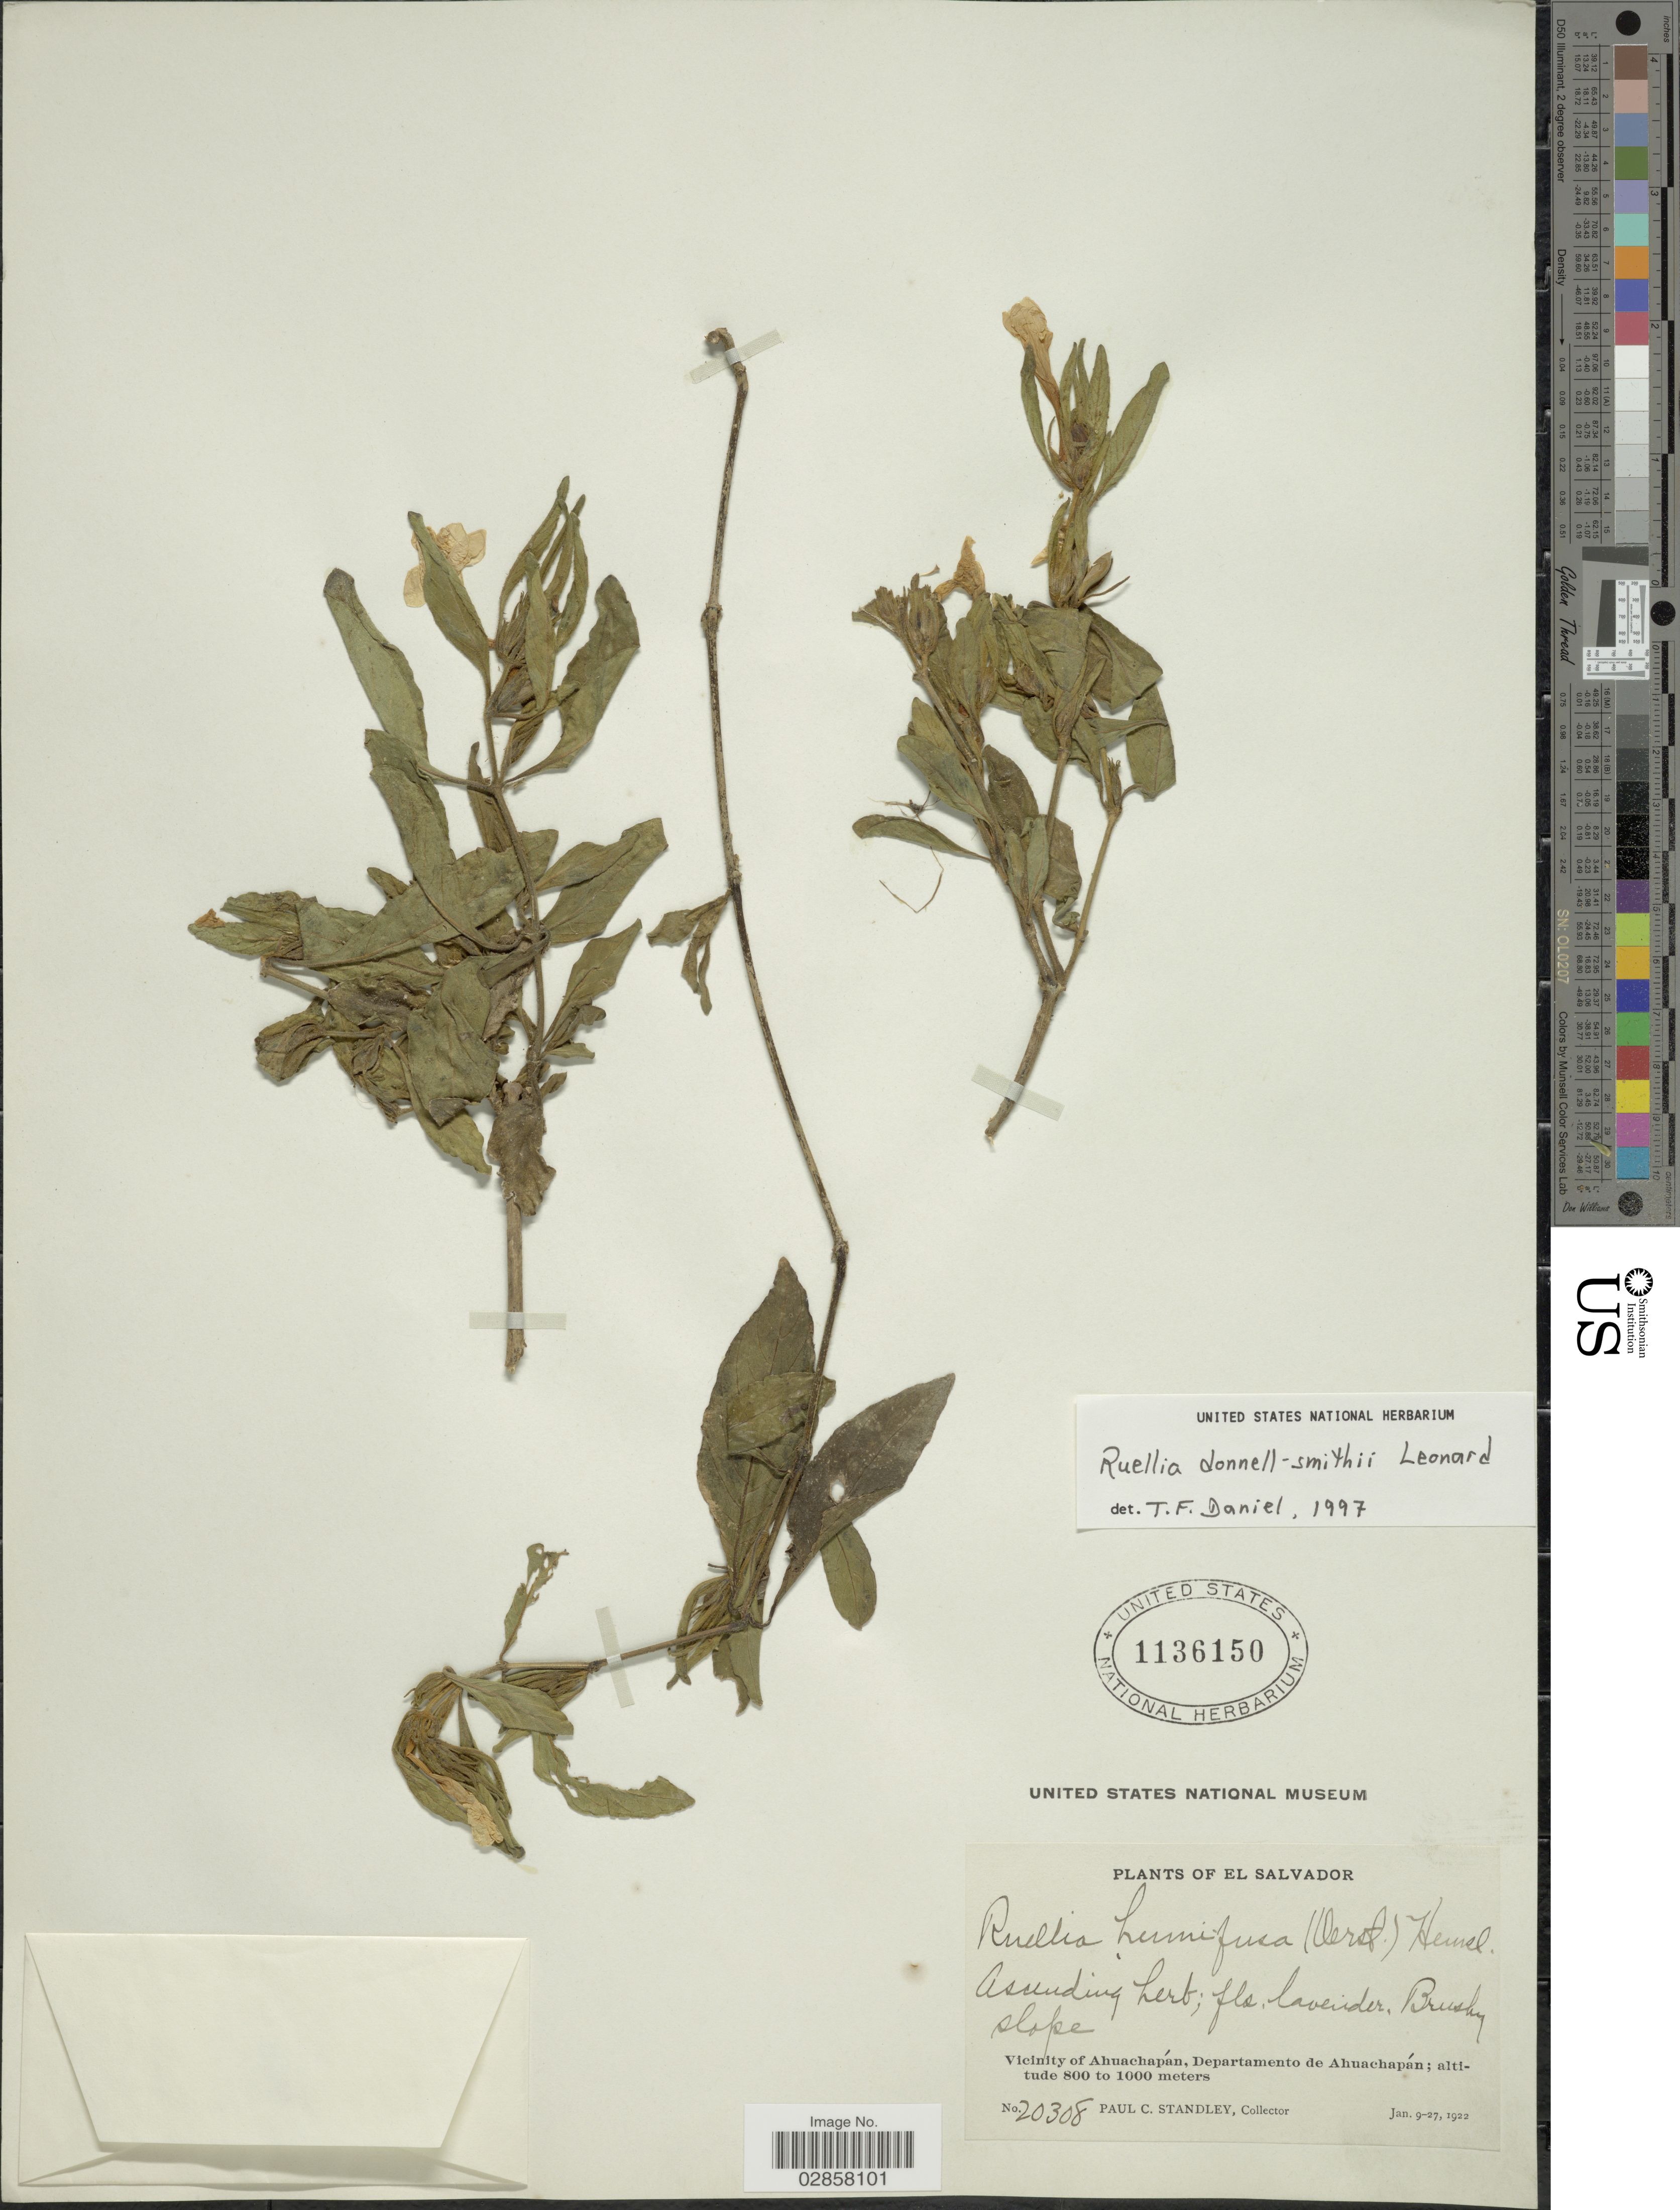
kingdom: Plantae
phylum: Tracheophyta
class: Magnoliopsida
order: Lamiales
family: Acanthaceae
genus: Ruellia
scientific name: Ruellia donnell-smithii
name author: Leonard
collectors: P. C. Standley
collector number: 20308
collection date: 1922-01-09/1922-01-27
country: El Salvador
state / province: Ahuachapan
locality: Vicinity of Ahuachapán, Departamento de Ahuachapán.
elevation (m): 800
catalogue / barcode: US 1136150